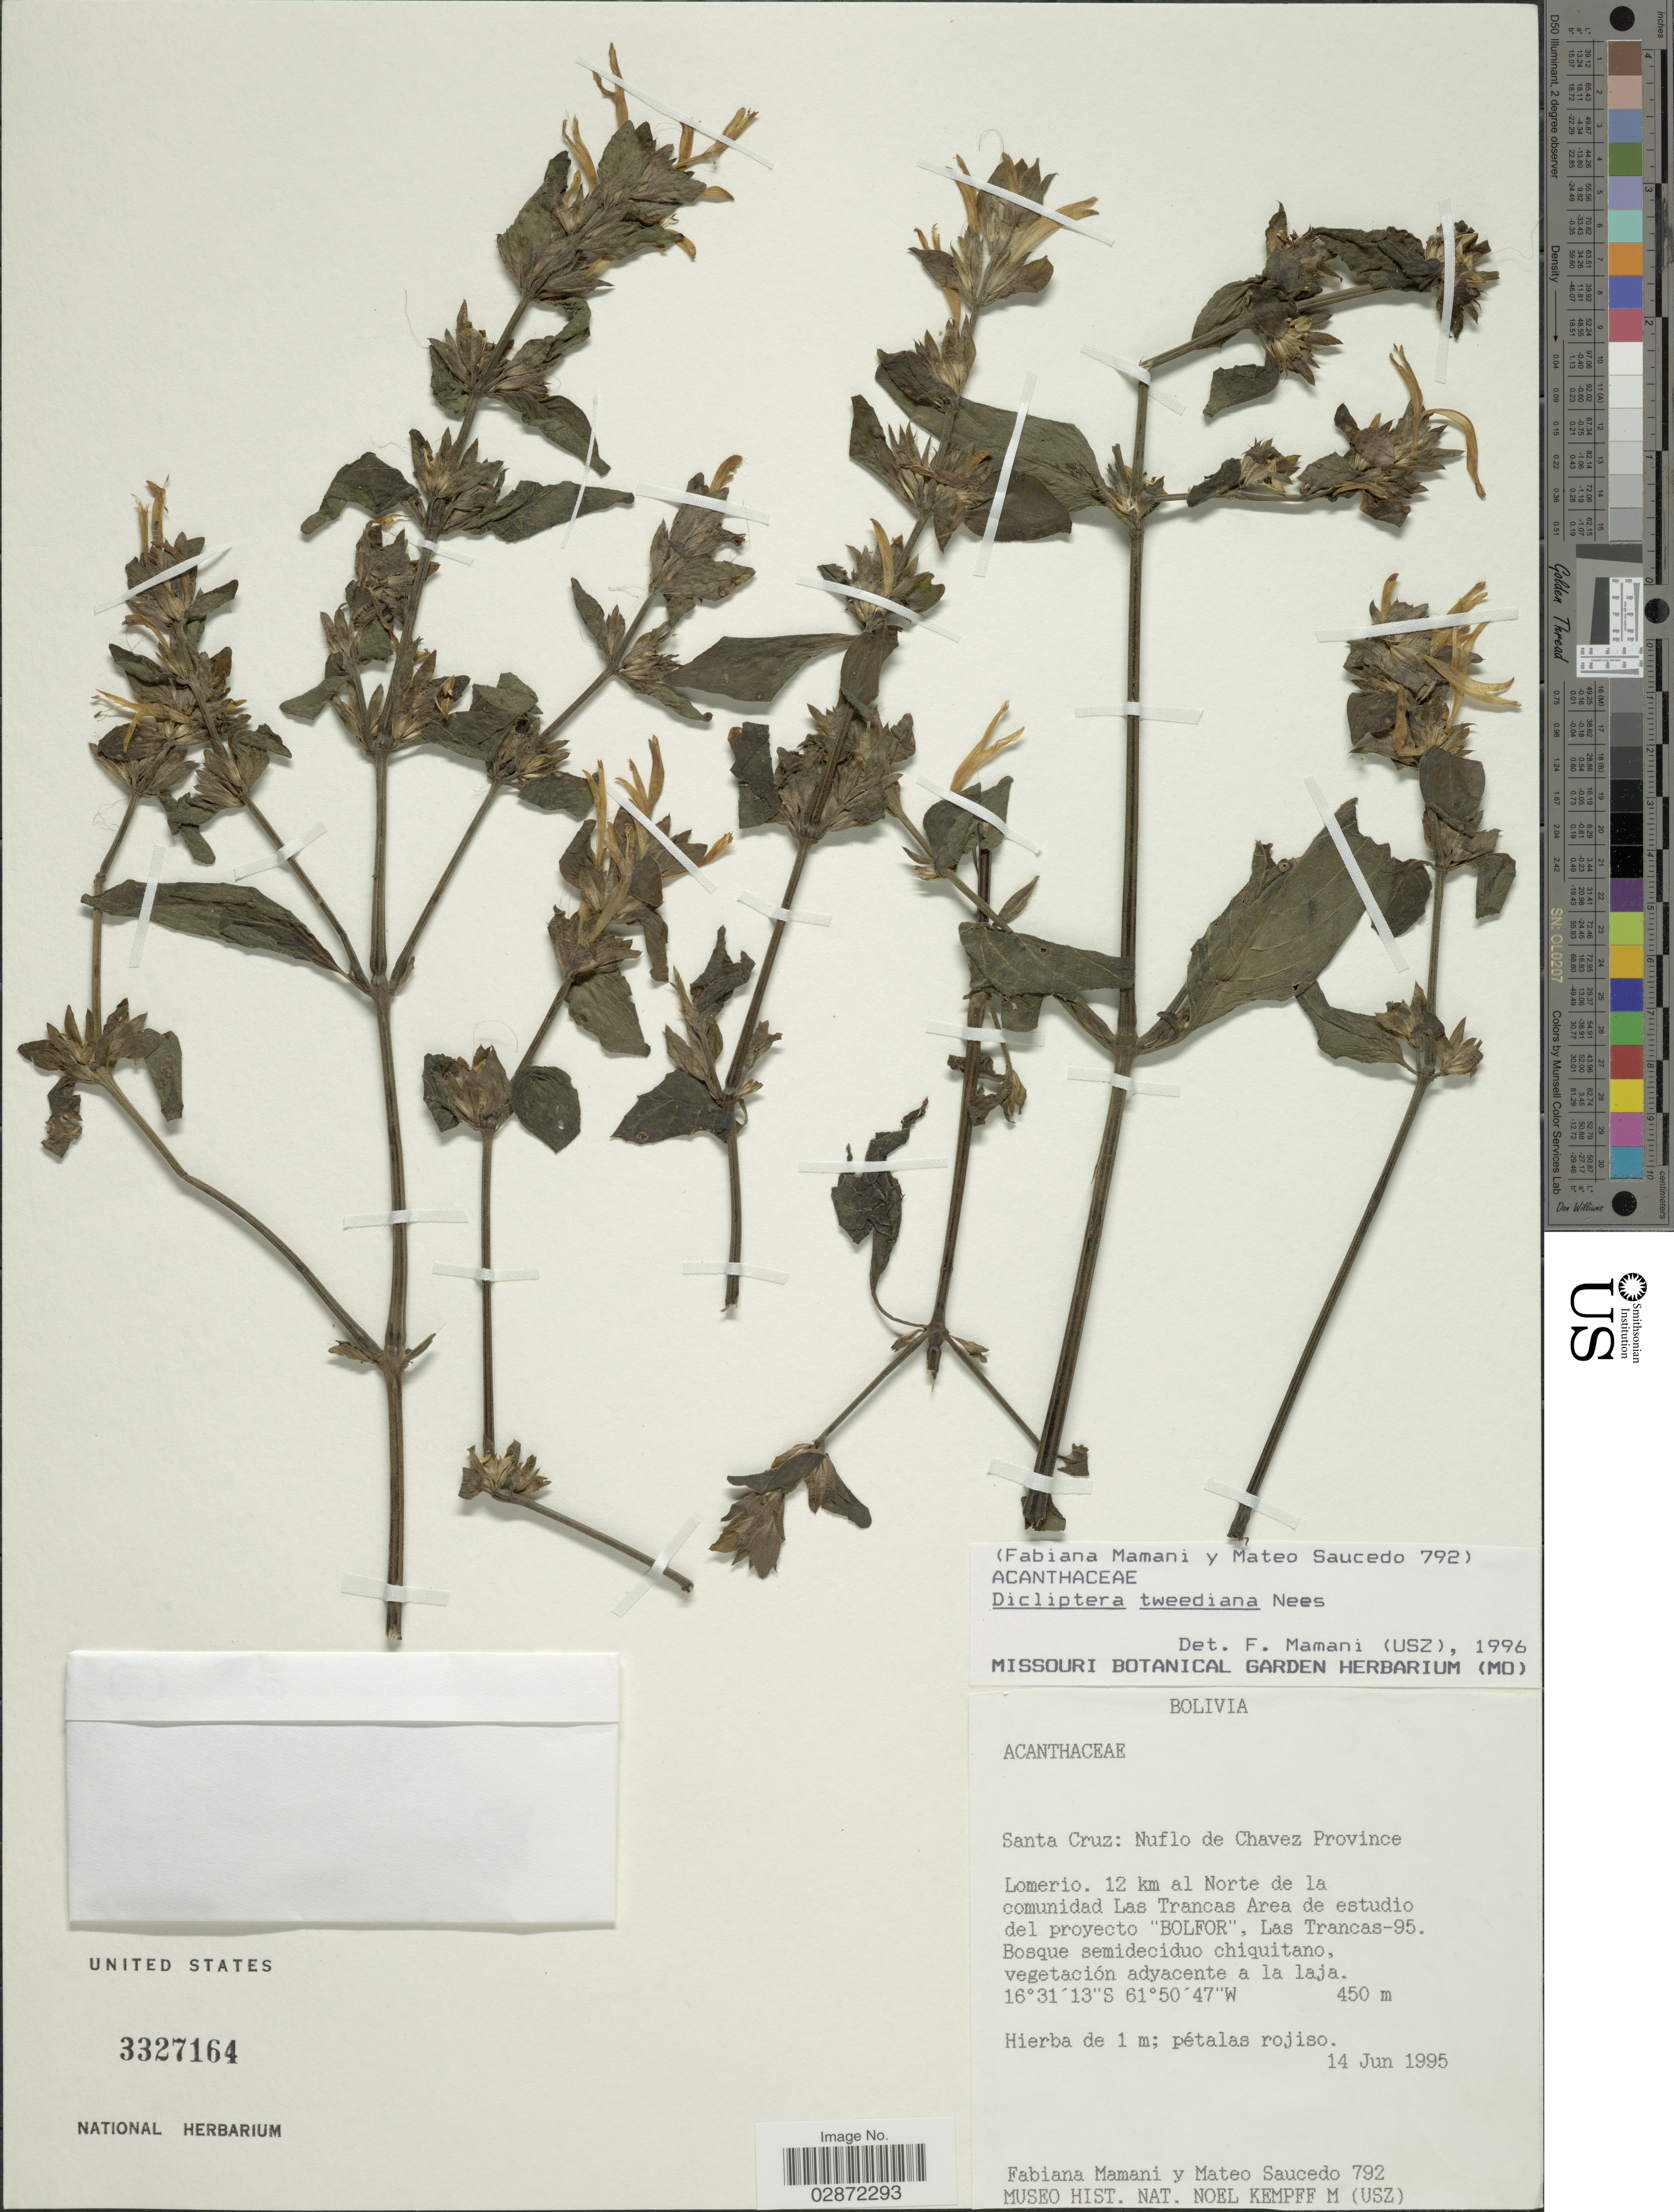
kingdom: Plantae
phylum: Tracheophyta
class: Magnoliopsida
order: Lamiales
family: Acanthaceae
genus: Dicliptera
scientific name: Dicliptera squarrosa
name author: Nees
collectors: F. Mamani & M. Saucedo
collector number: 792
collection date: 1995-06-14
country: Bolivia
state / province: Santa Cruz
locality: Nuflo de Chavez Province. Lomerio. 12 km al Norte de la comunidad Las Trancas Area de estudio del proyecto "BOLFOR", Las Trancas-95.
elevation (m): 450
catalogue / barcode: US 3327164